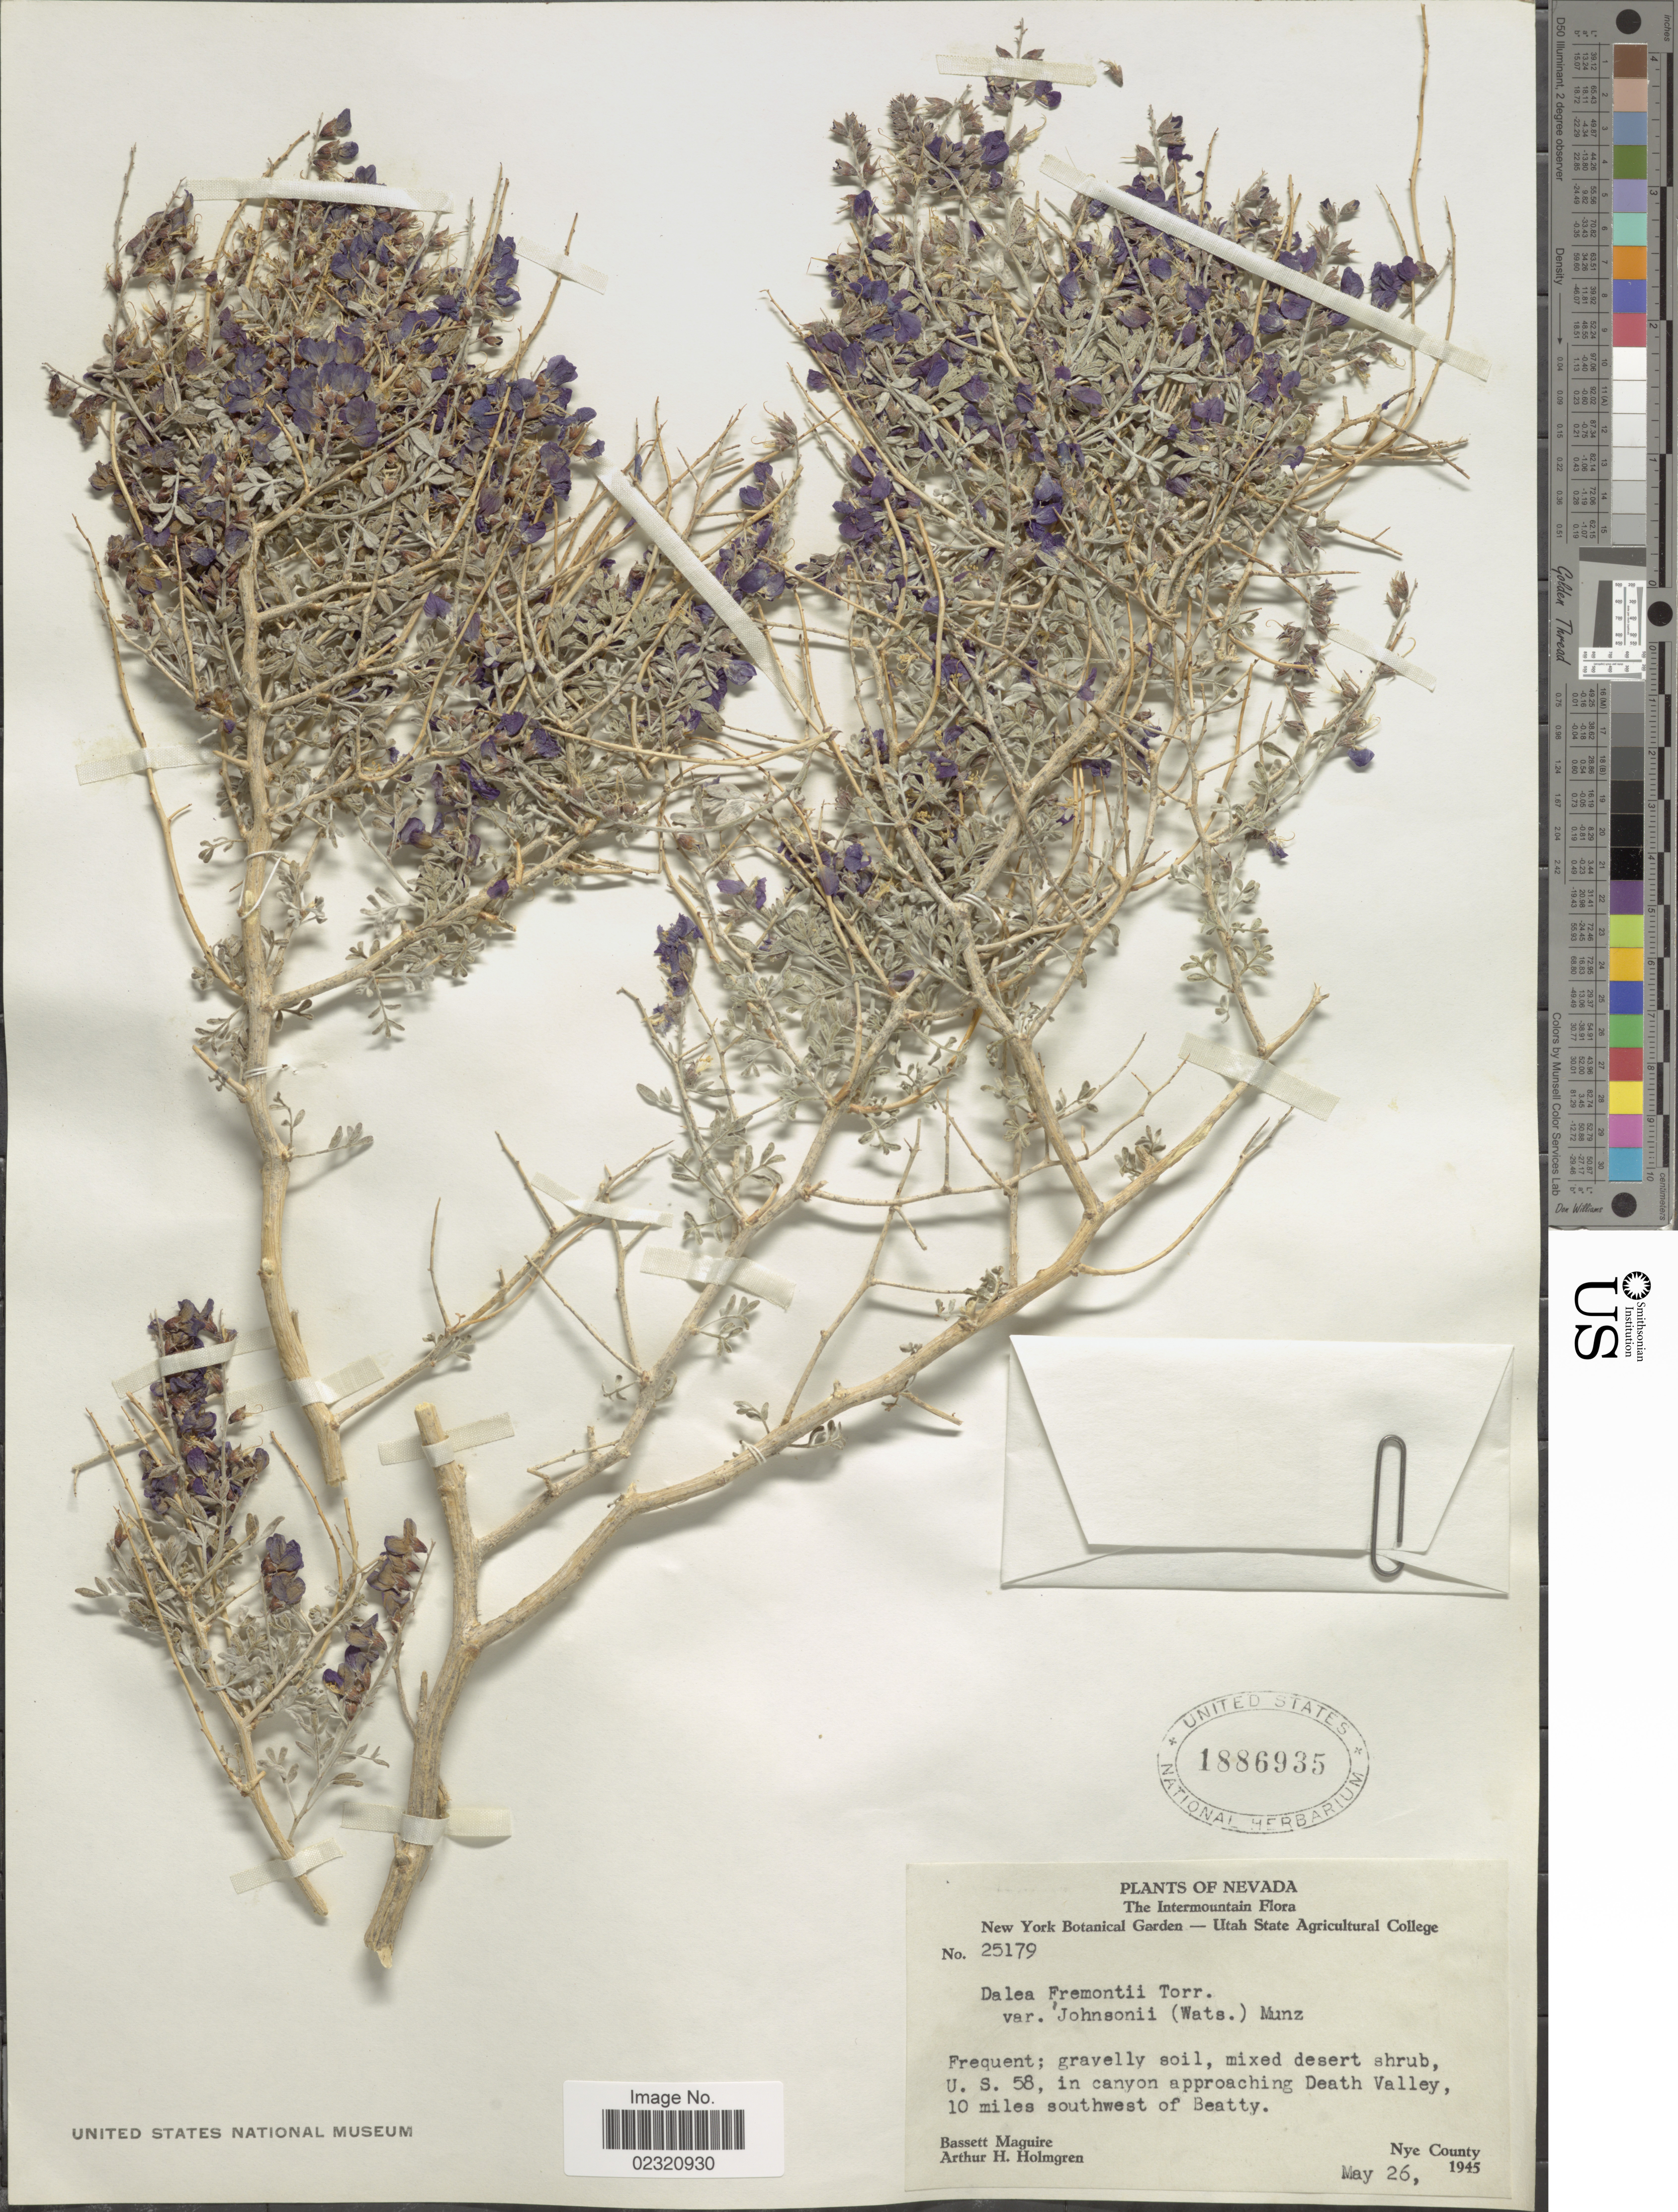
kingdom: Plantae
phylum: Tracheophyta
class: Magnoliopsida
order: Fabales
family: Fabaceae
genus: Psorothamnus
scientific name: Psorothamnus arborescens var. minutifolius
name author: (Parish) Barneby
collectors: B. Maguire & A. H. Holmgren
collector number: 25179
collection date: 1945-05-26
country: United States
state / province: Nevada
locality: Intermountain, U.S. 58, in canyon approaching Death Valley, 10 miles southwest of Beatty, Nye County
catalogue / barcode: US 1886935